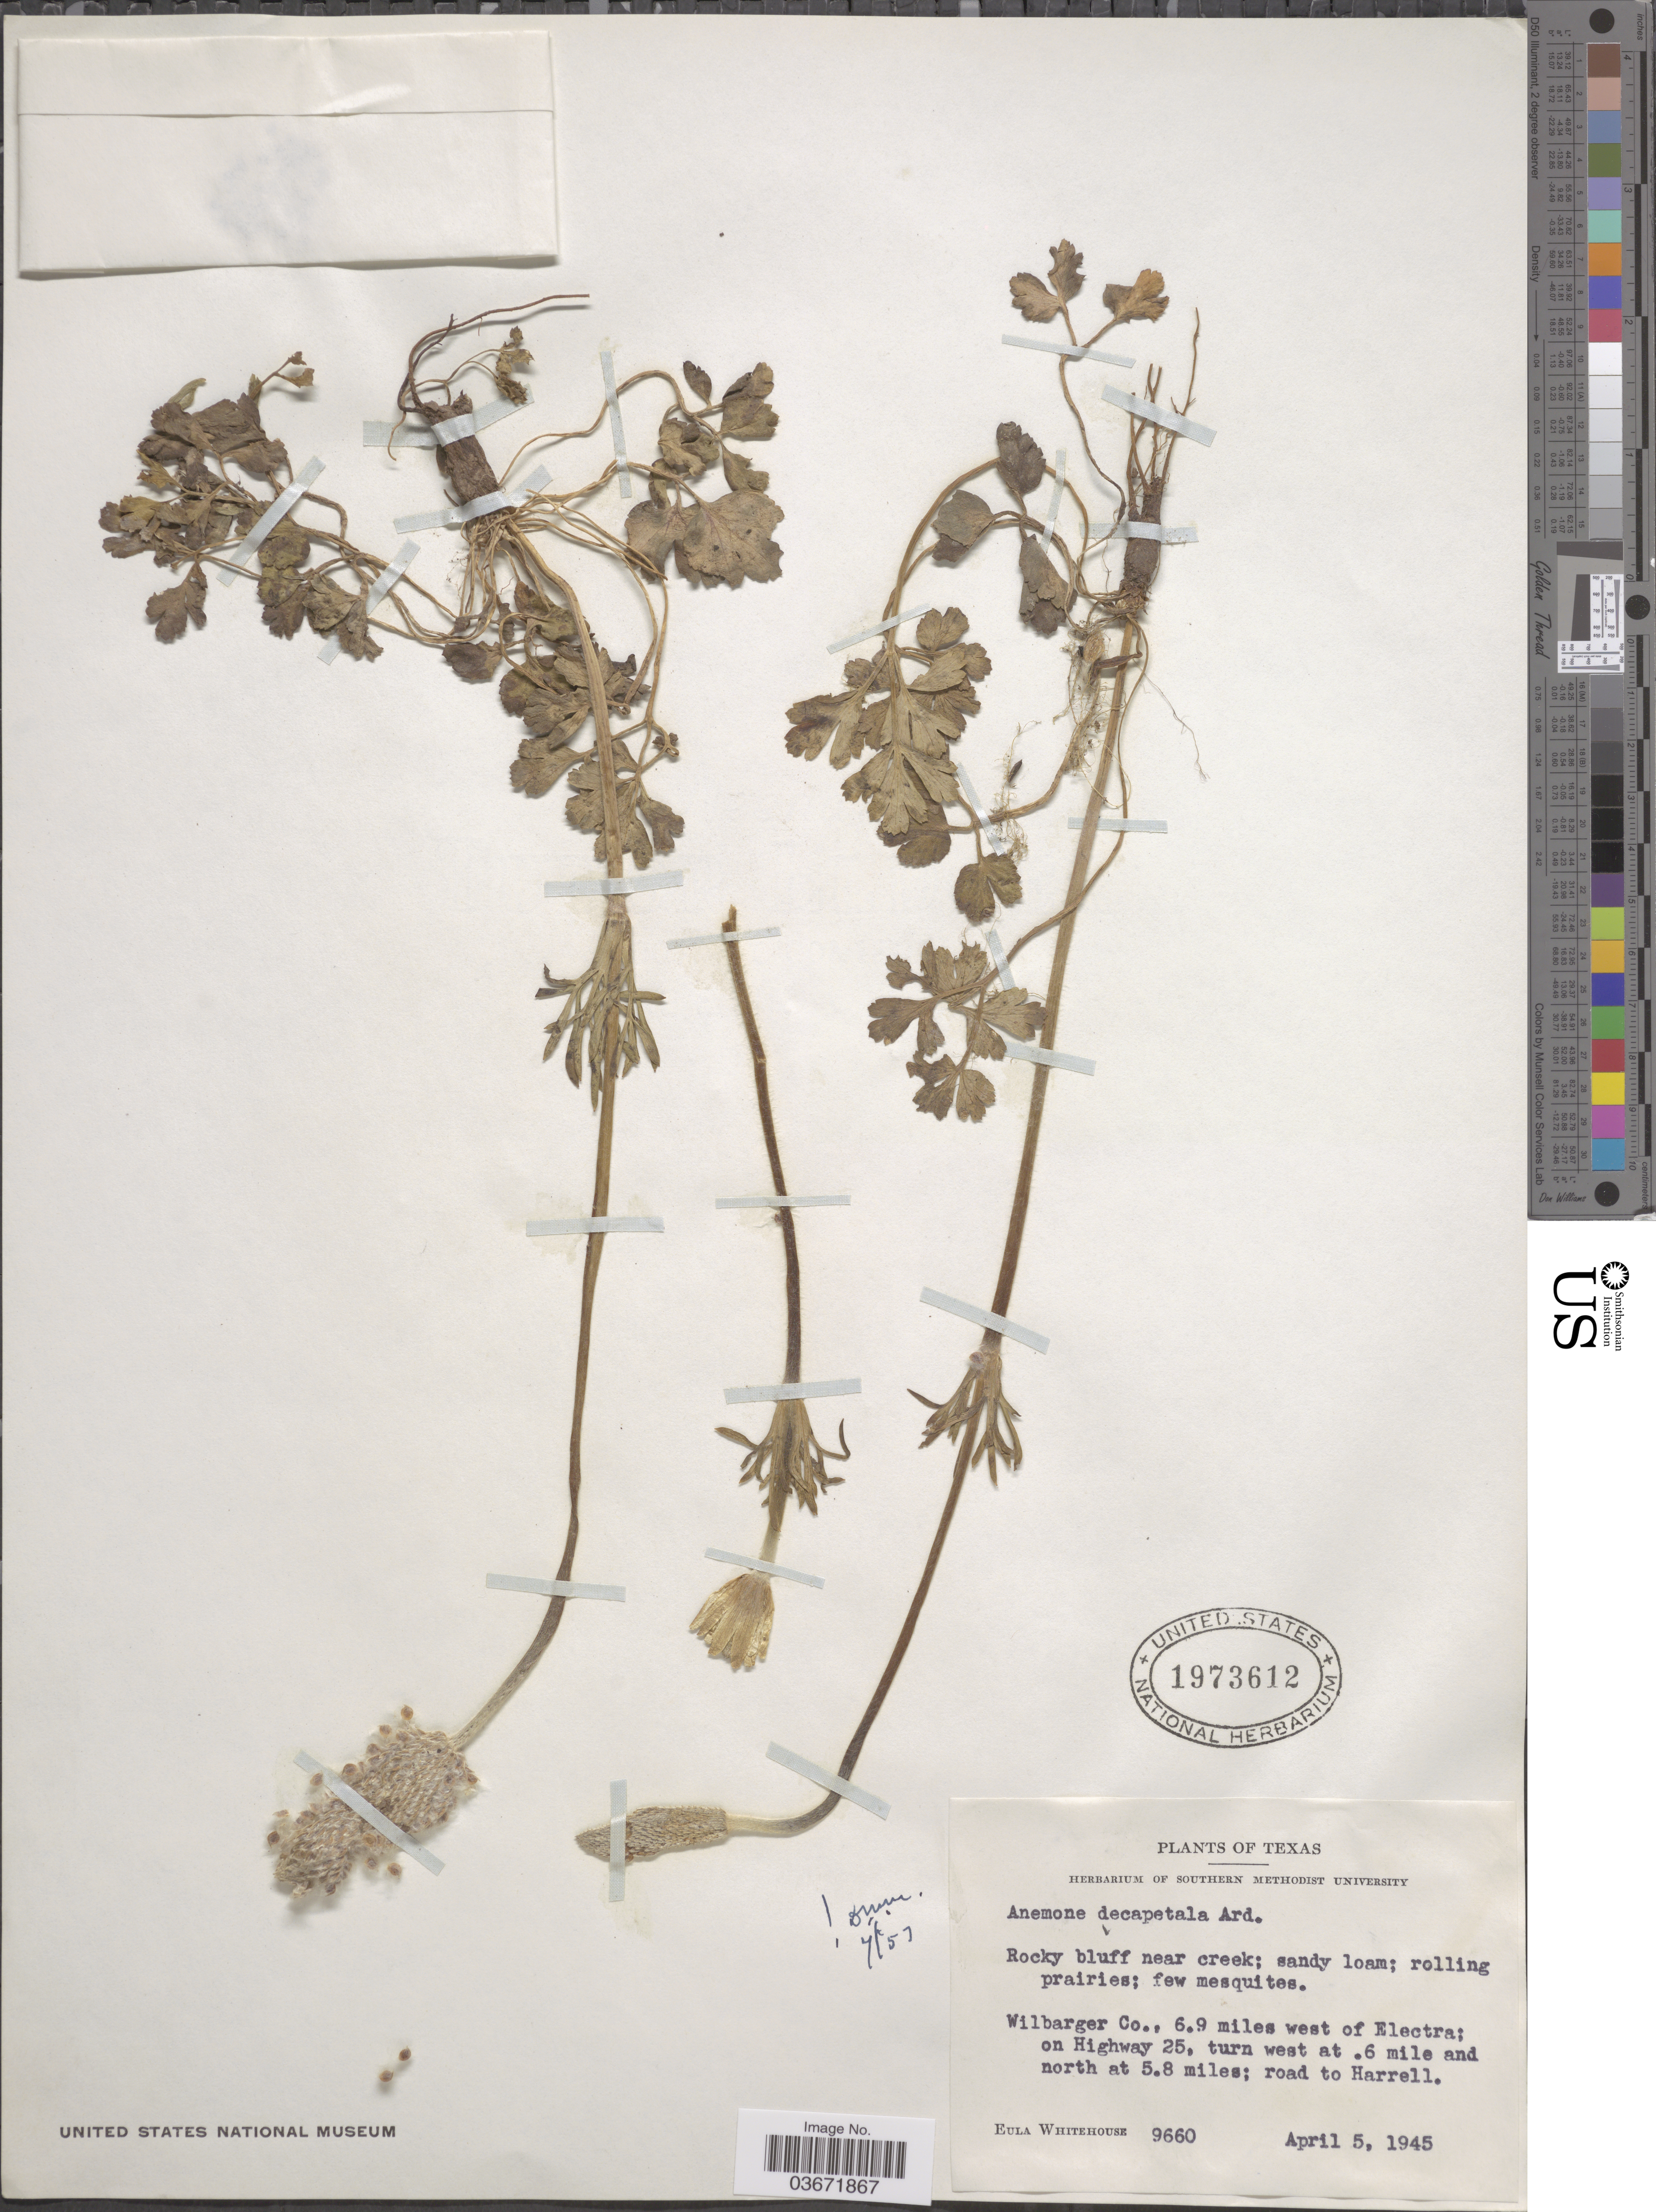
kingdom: Plantae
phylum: Tracheophyta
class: Magnoliopsida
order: Ranunculales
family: Ranunculaceae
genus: Anemone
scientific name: Anemone decapetala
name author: (Kuhlm.) Ard.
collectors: E. Whitehouse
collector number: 9660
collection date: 1945-04-05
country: United States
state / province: Texas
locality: Wilbarger Co.: 6.9 miles west of Electra; on Highway 25, turn west at .6 miles and north at 5.8 miles; road to Harrell.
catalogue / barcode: US 1973612